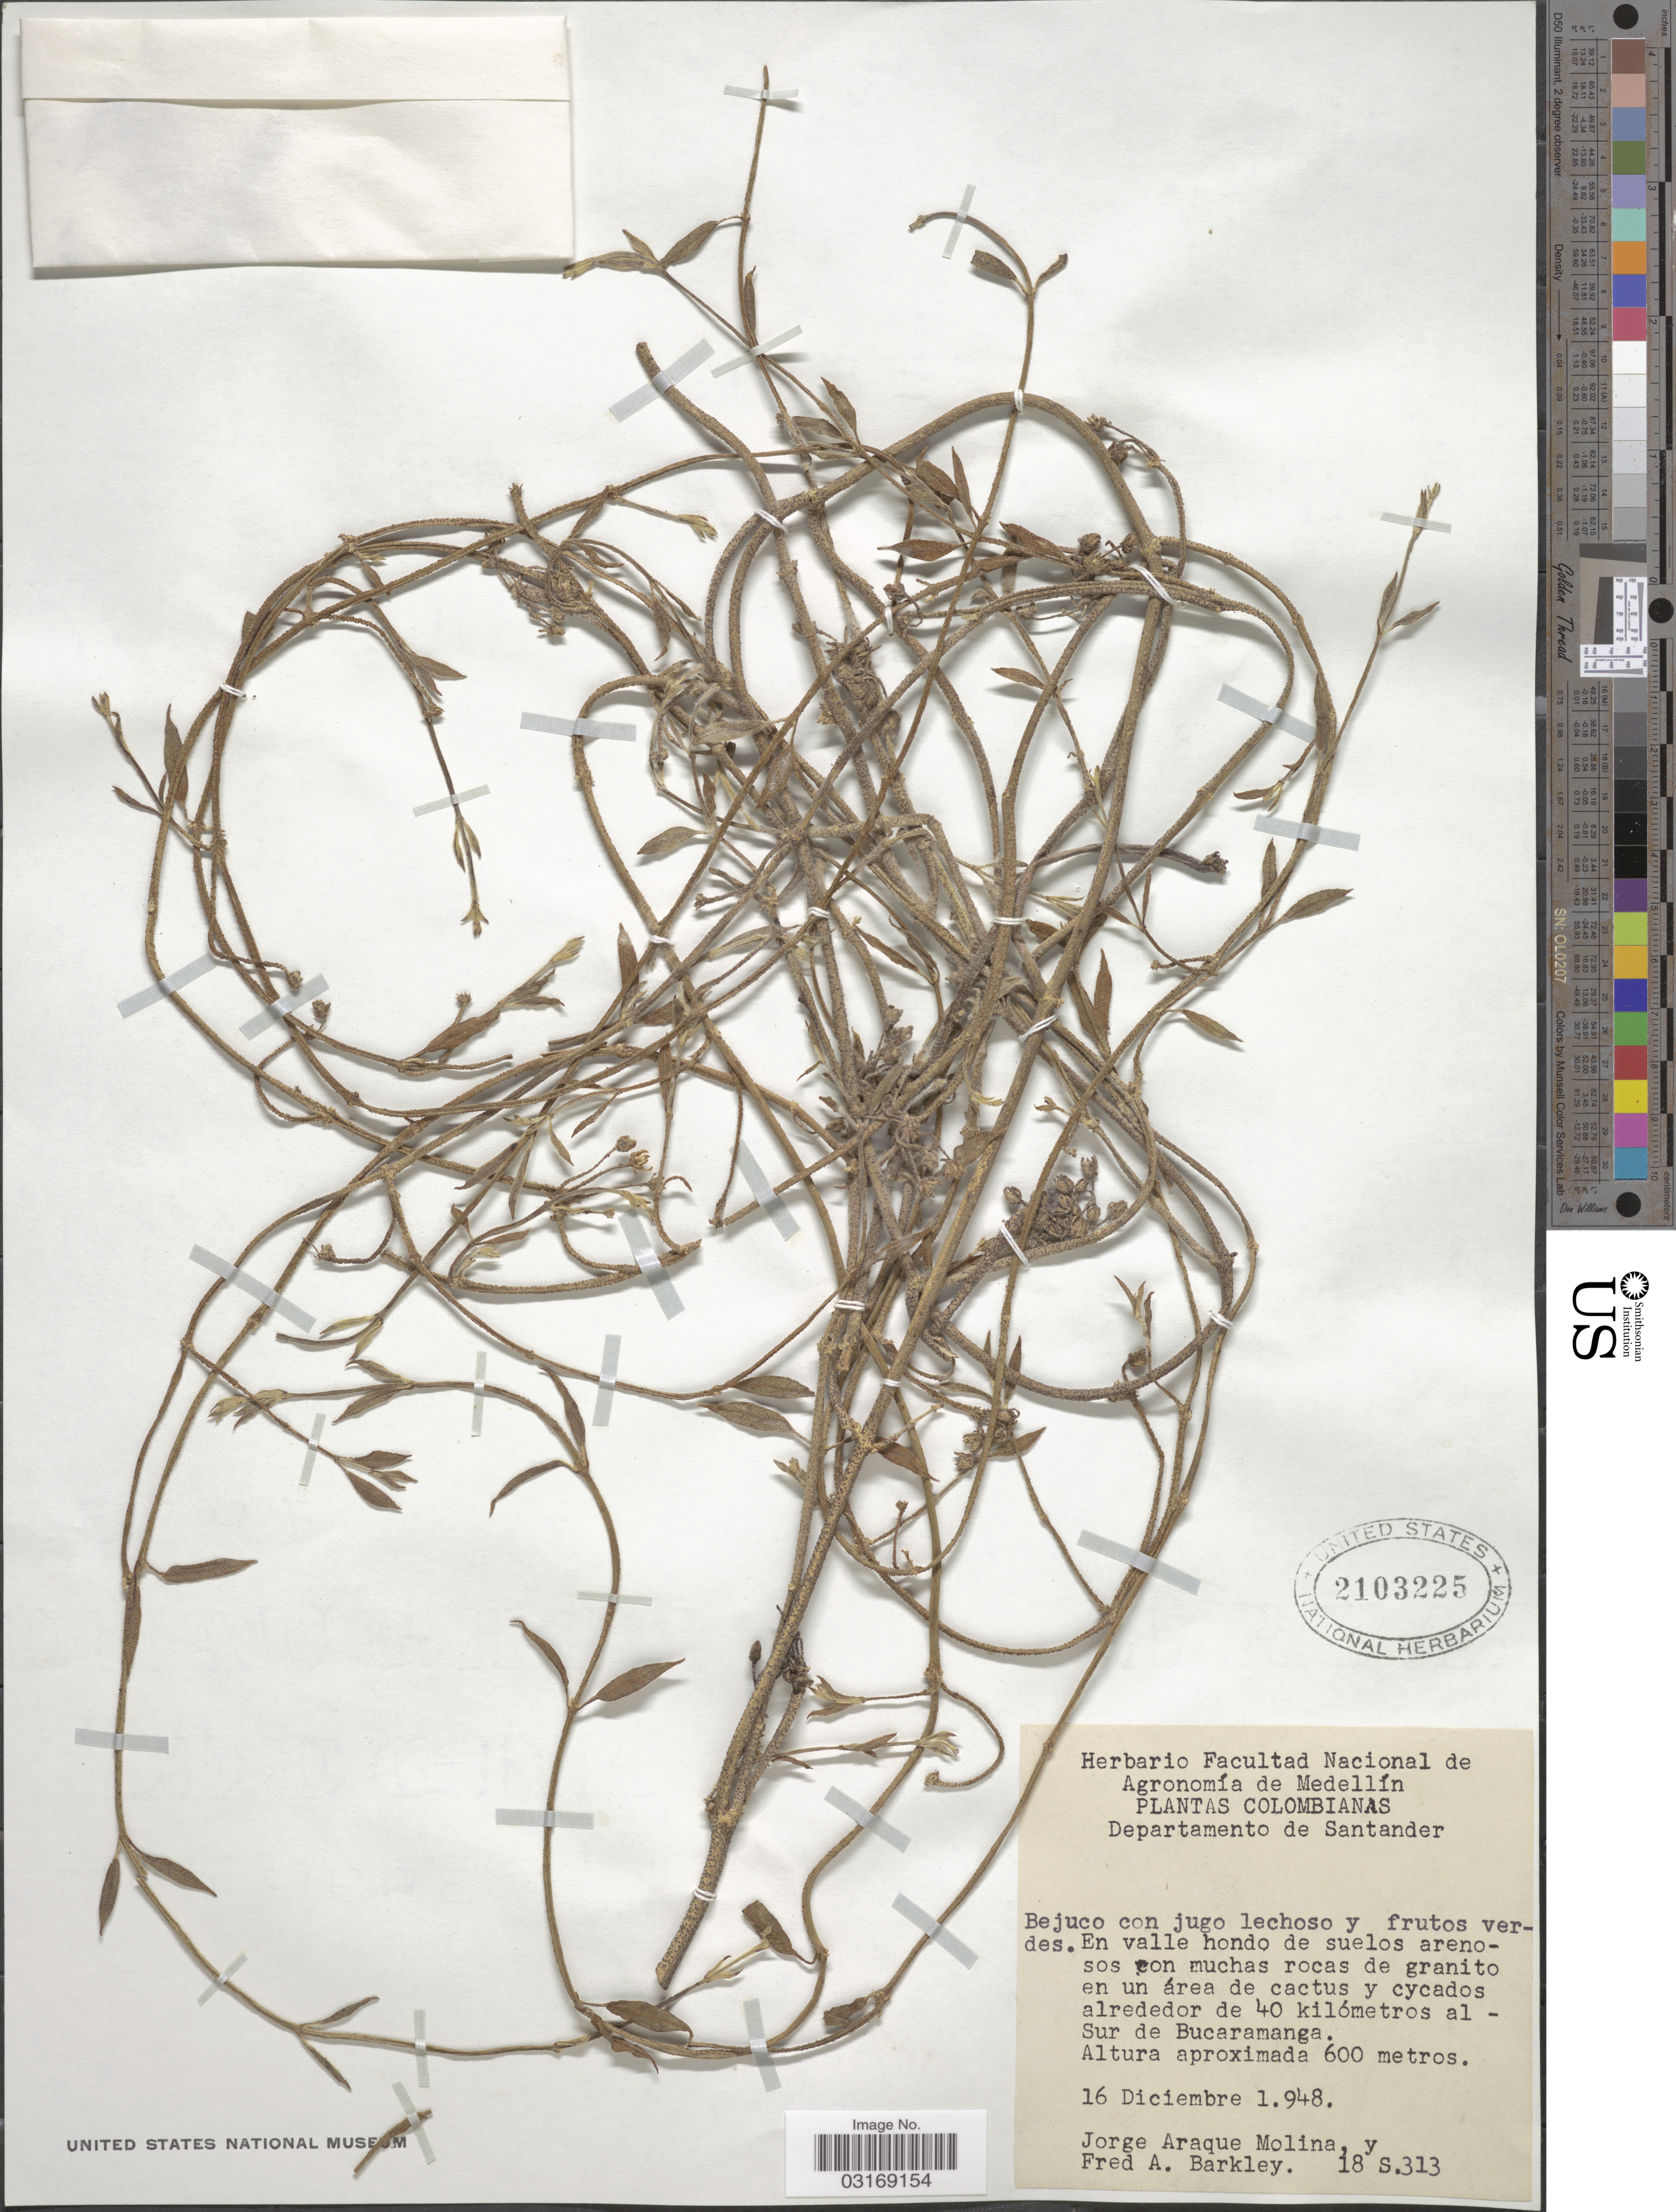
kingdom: Plantae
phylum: Tracheophyta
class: Magnoliopsida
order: Gentianales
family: Apocynaceae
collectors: J. Araque Molina & F. A. Barkley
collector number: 18 S.313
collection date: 1948-12-16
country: Colombia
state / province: Santander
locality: Departamento de Santander, en un área de cactus y cycados alrededor de 40 kilómetros al - Sur de Bucaramanga.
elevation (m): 600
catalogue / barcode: US 2103225